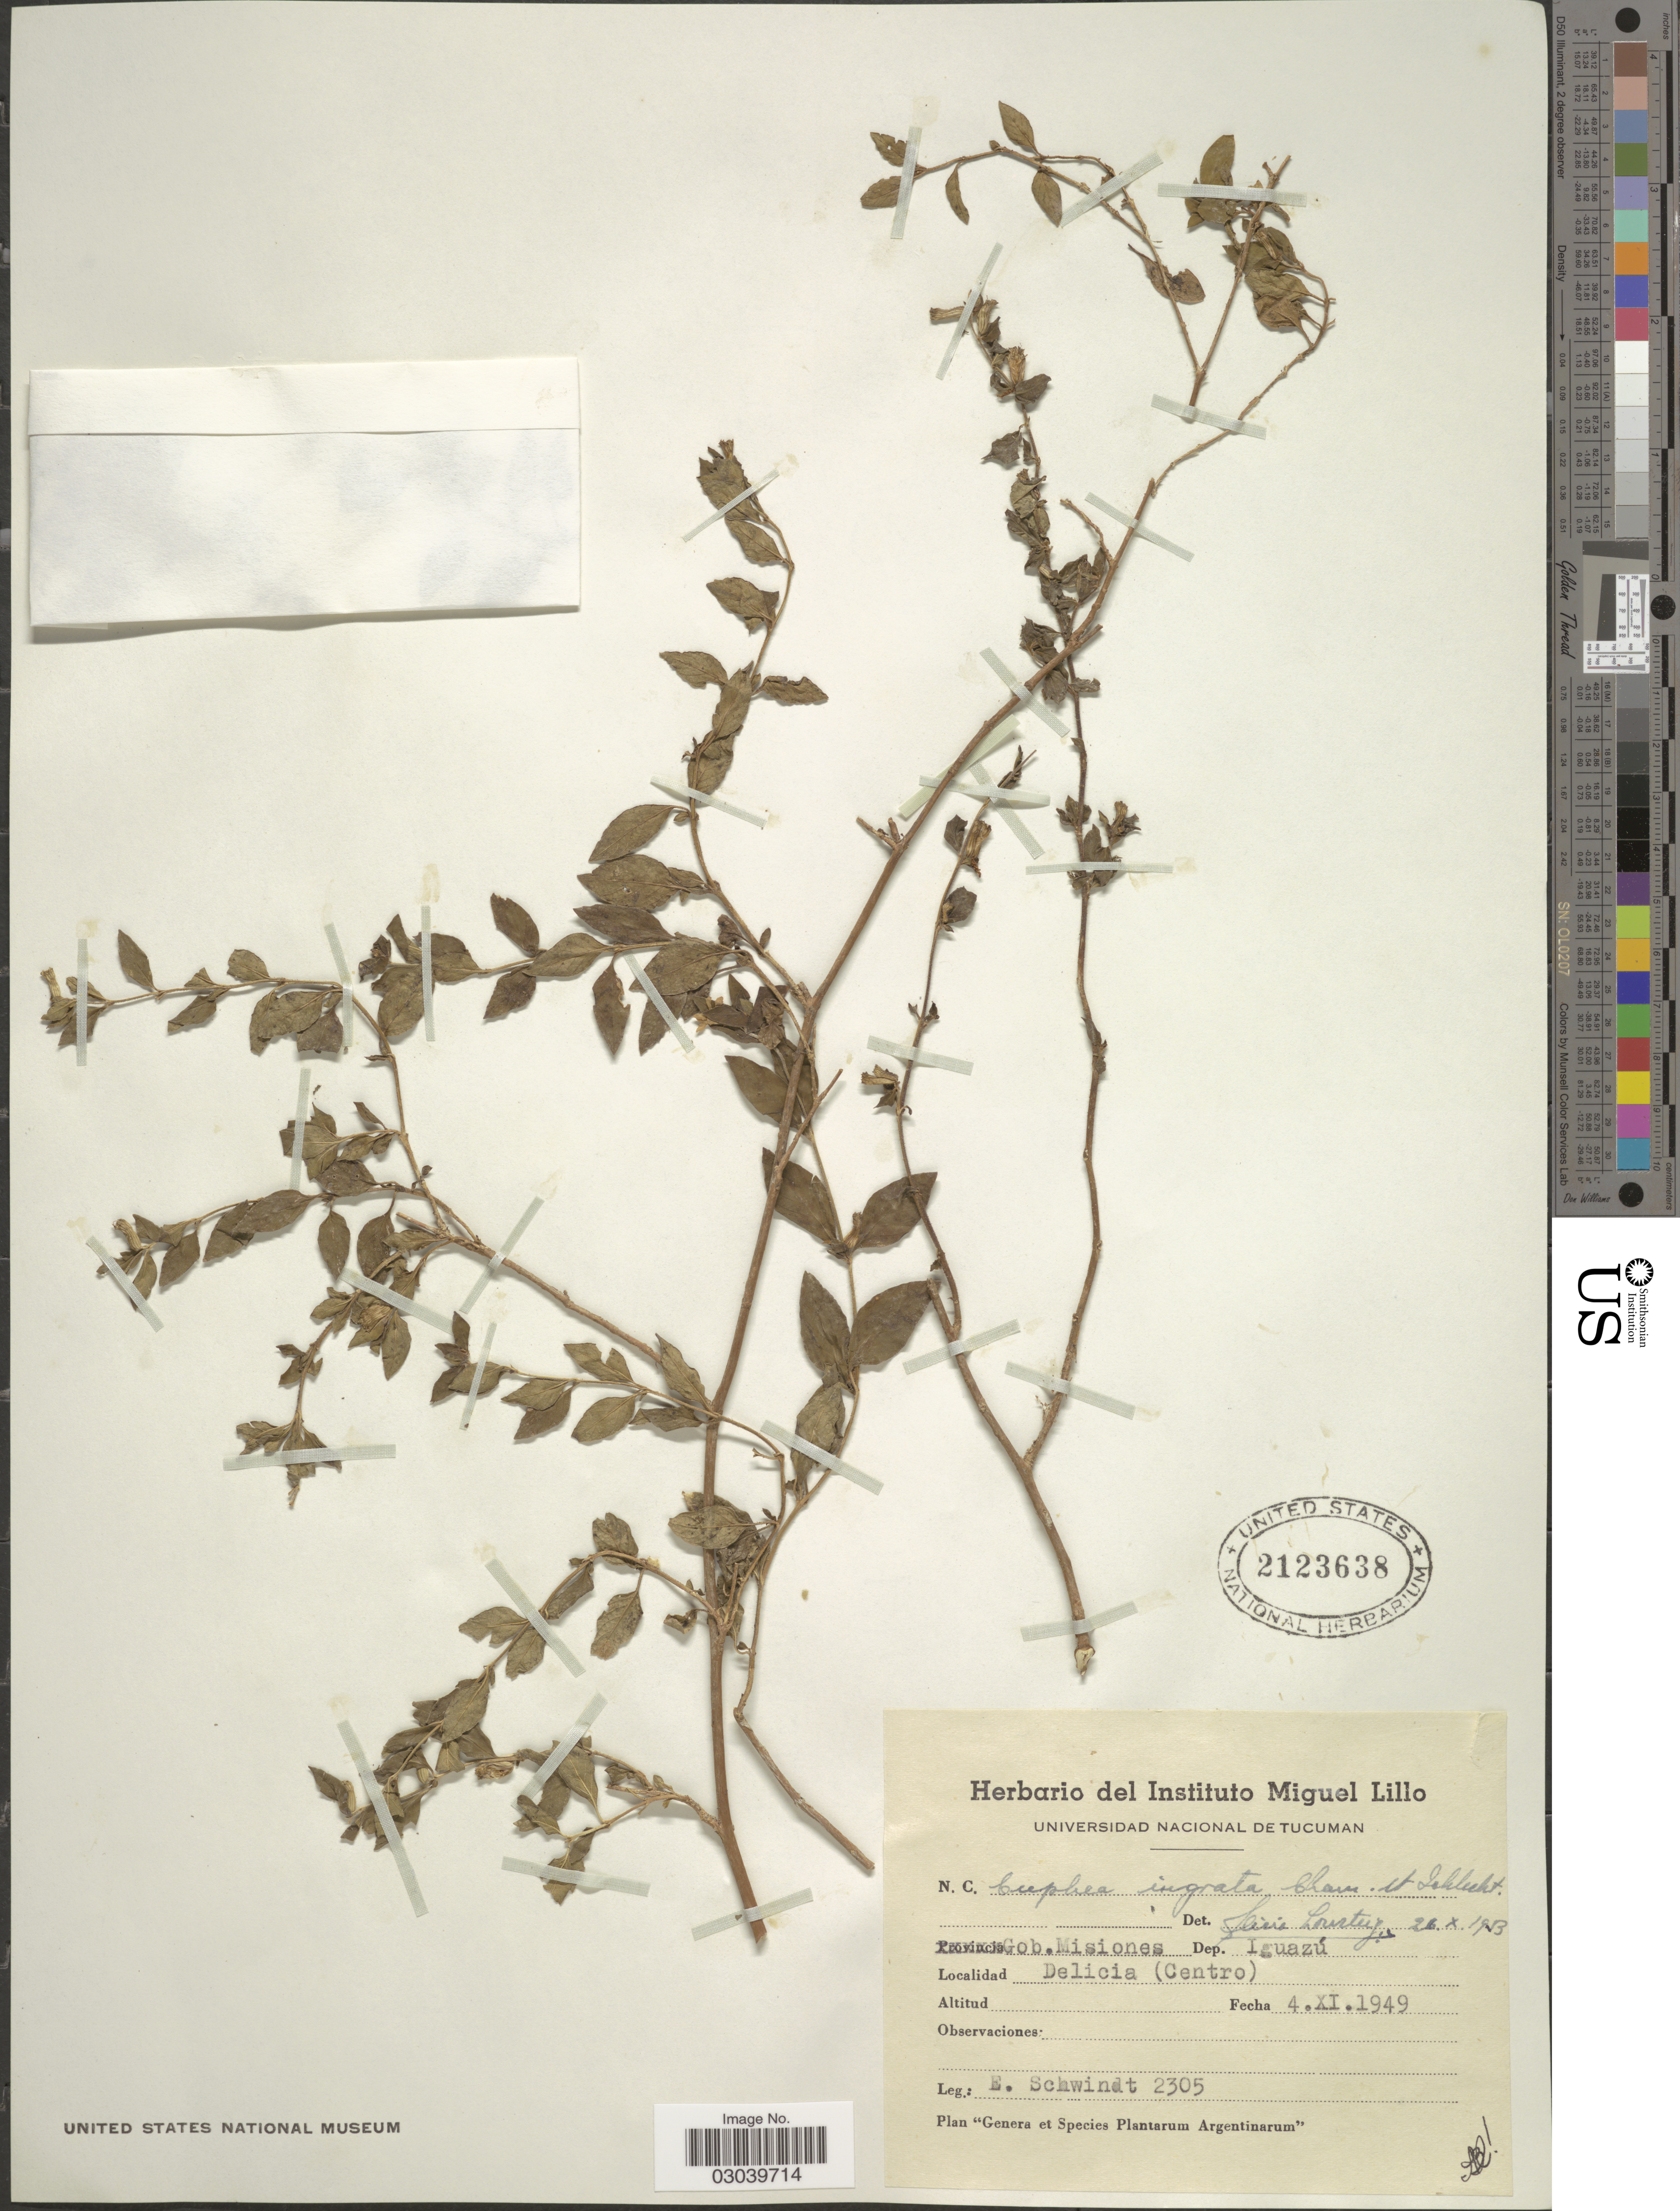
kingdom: Plantae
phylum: Tracheophyta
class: Magnoliopsida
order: Myrtales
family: Lythraceae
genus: Cuphea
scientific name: Cuphea ingrata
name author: Cham. & Schltdl.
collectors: E. Schwindt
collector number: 2305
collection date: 1949-11-04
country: Argentina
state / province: Misiones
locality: Gob. Misiones. Dep. Iguazú. Delicia (Centro).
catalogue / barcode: US 2123638